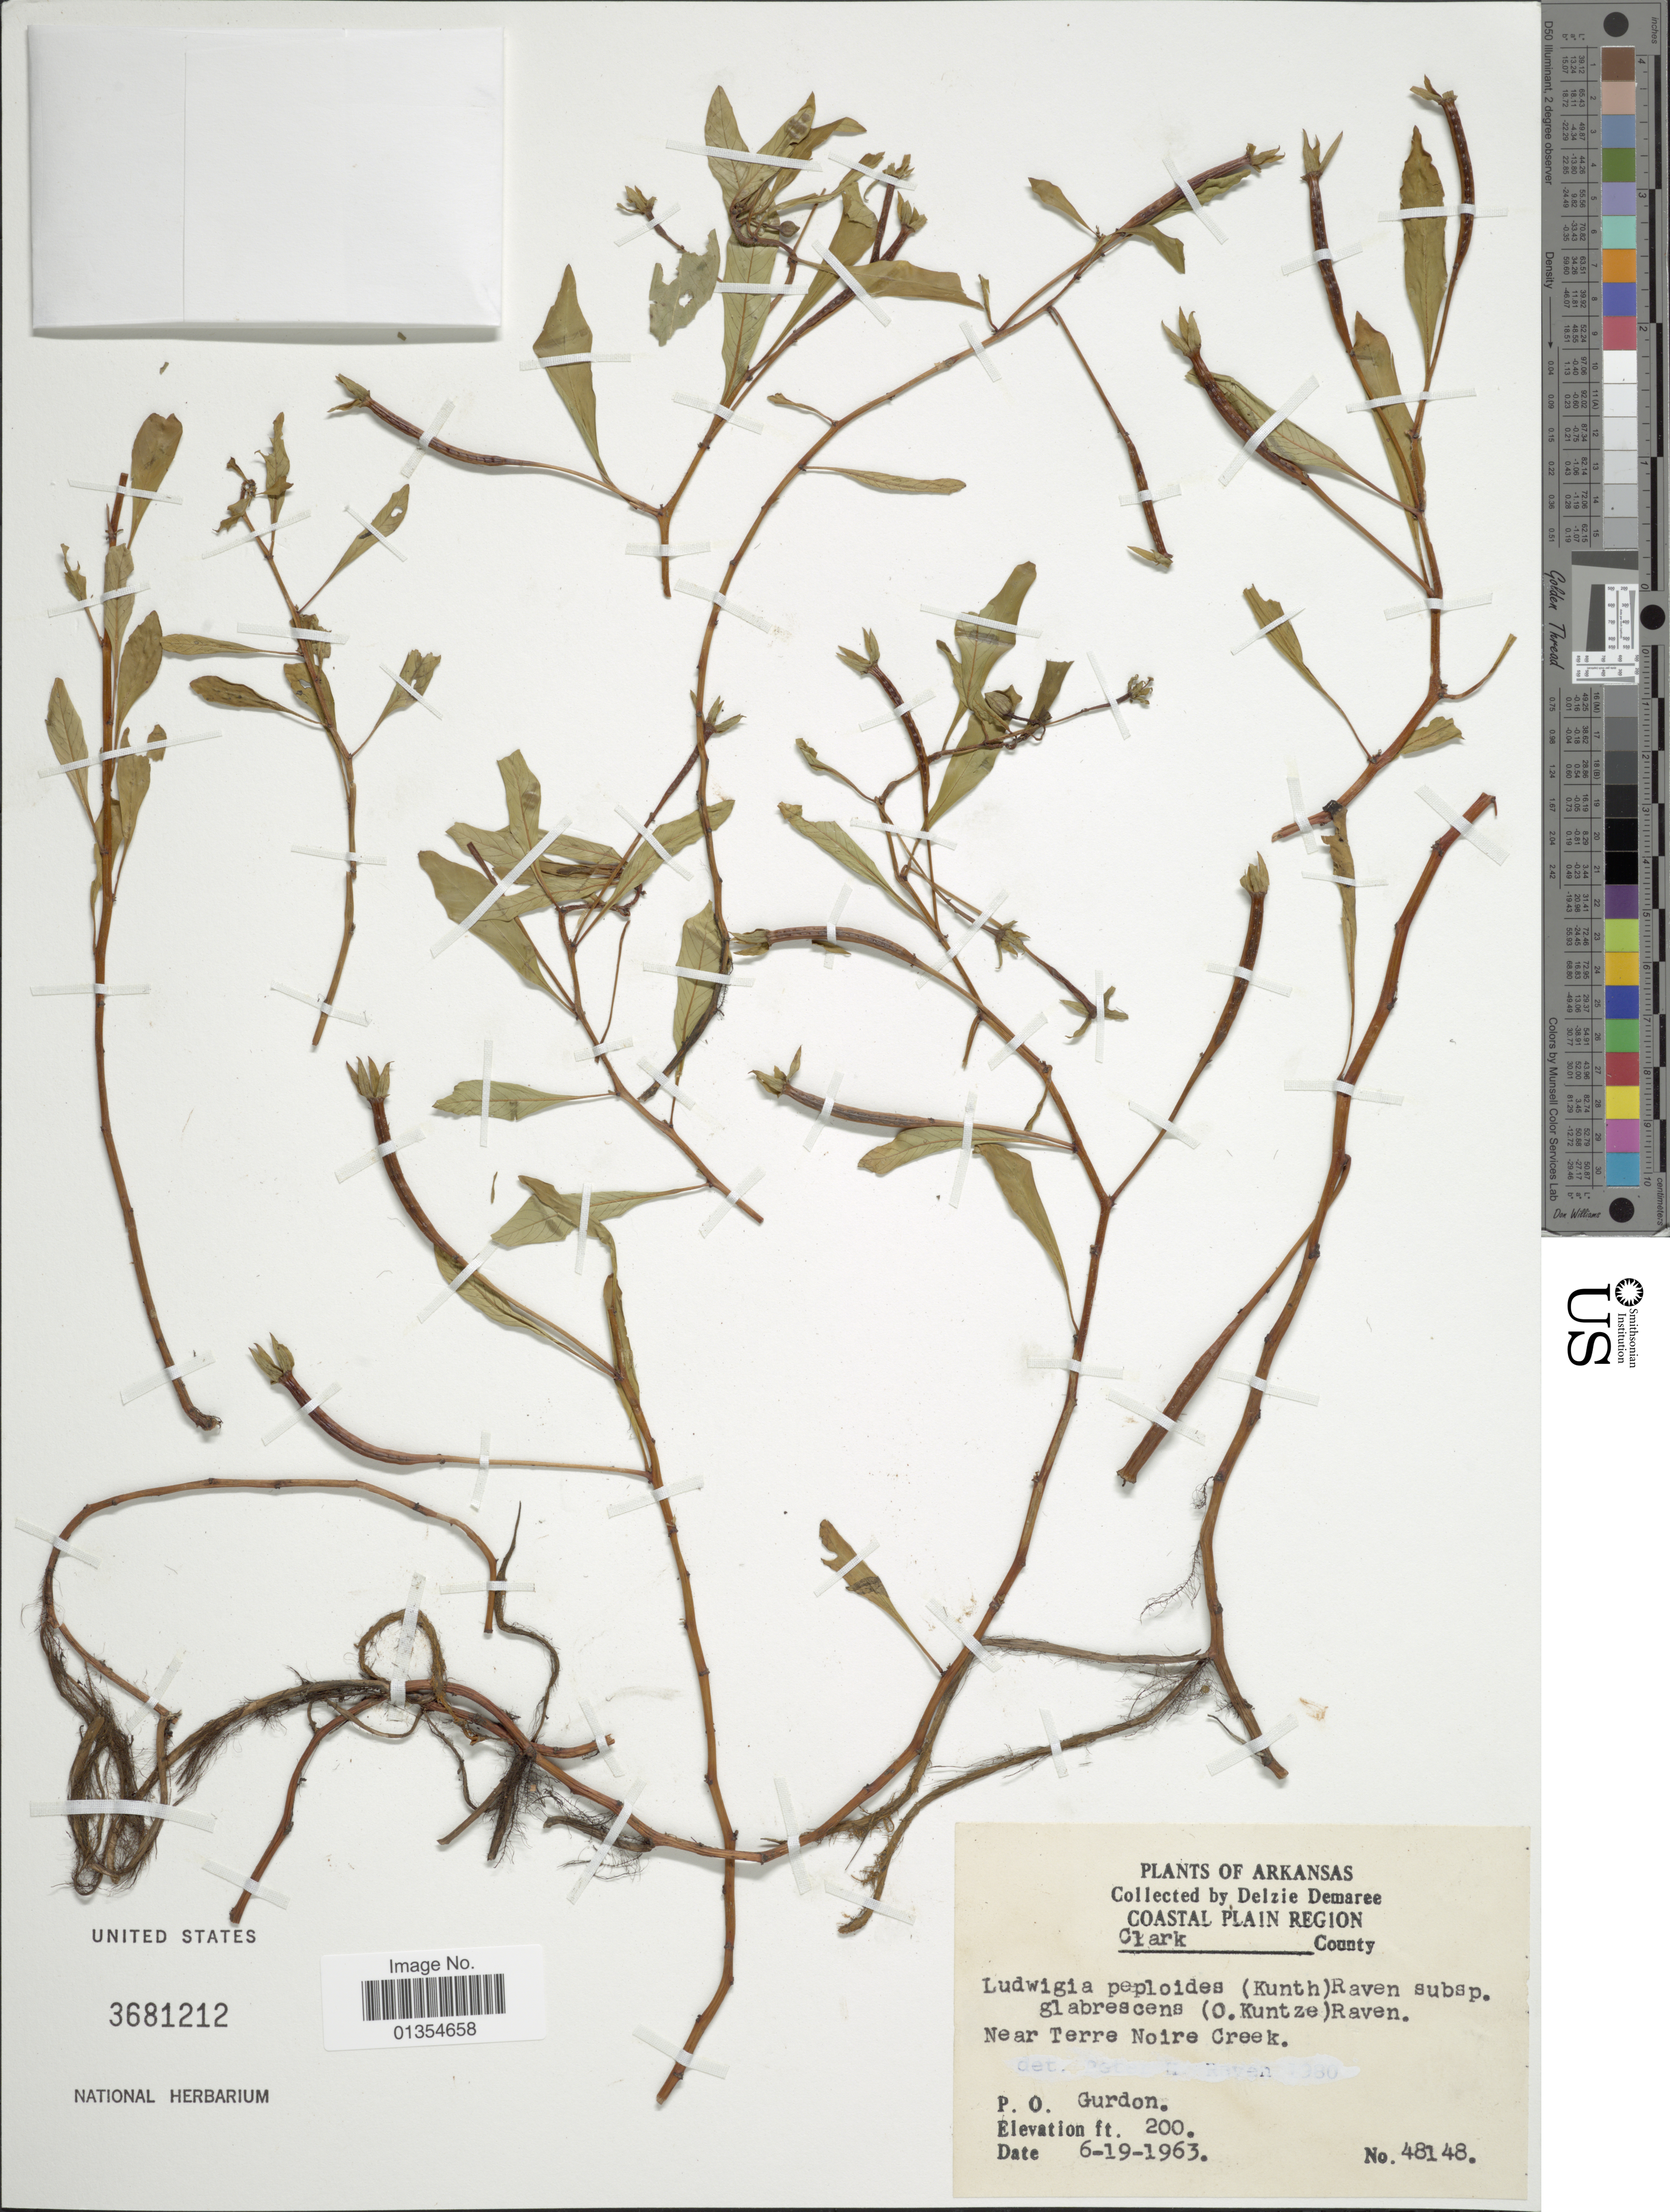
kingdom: Plantae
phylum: Tracheophyta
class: Magnoliopsida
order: Myrtales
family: Onagraceae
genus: Ludwigia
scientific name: Ludwigia peploides subsp. glabrescens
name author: (Kuntze) P.H. Raven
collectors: D. Demaree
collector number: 48148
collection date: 1963-06-19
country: United States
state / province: Arkansas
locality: Coastal Plain Region, Clark County, near Terre Noire Creek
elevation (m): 61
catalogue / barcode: US 368121